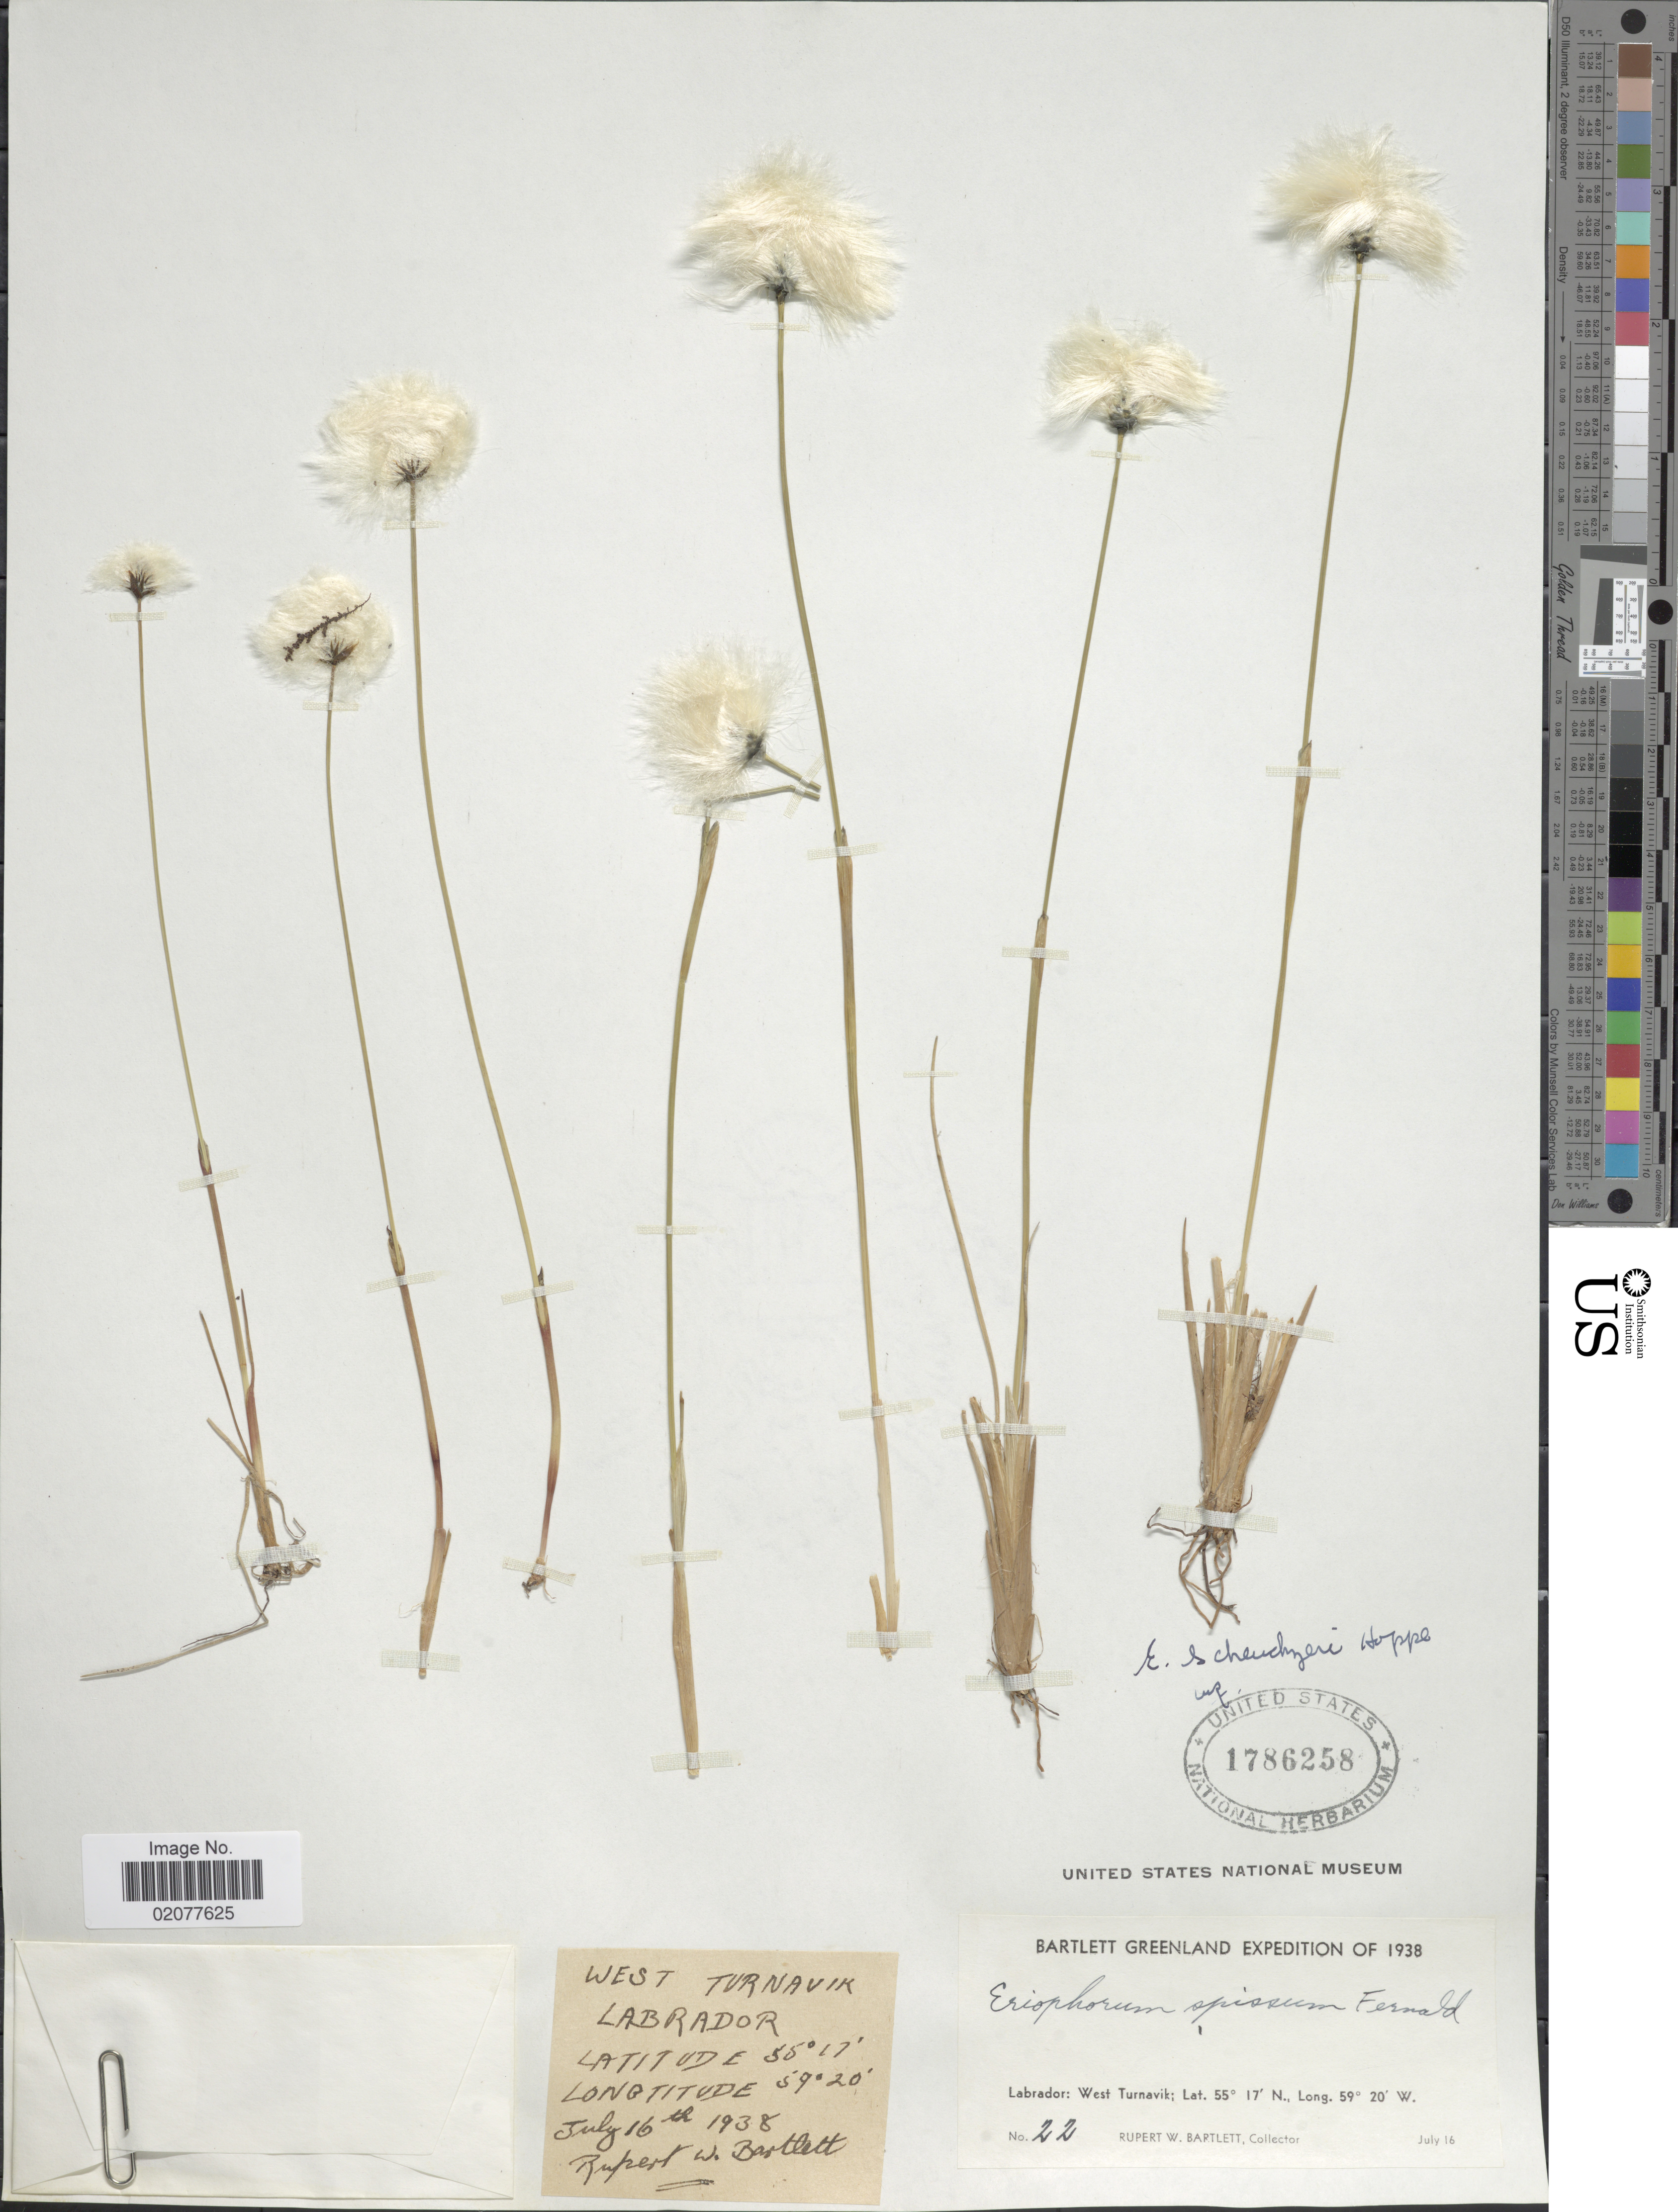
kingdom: Plantae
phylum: Tracheophyta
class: Liliopsida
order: Poales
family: Cyperaceae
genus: Eriophorum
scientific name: Eriophorum spissum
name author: Fernald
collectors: R. W. Bartlett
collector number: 22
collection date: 1938-07-16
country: Canada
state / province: Newfoundland and Labrador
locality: Labrador: West Turnavik.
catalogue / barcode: US 1786258